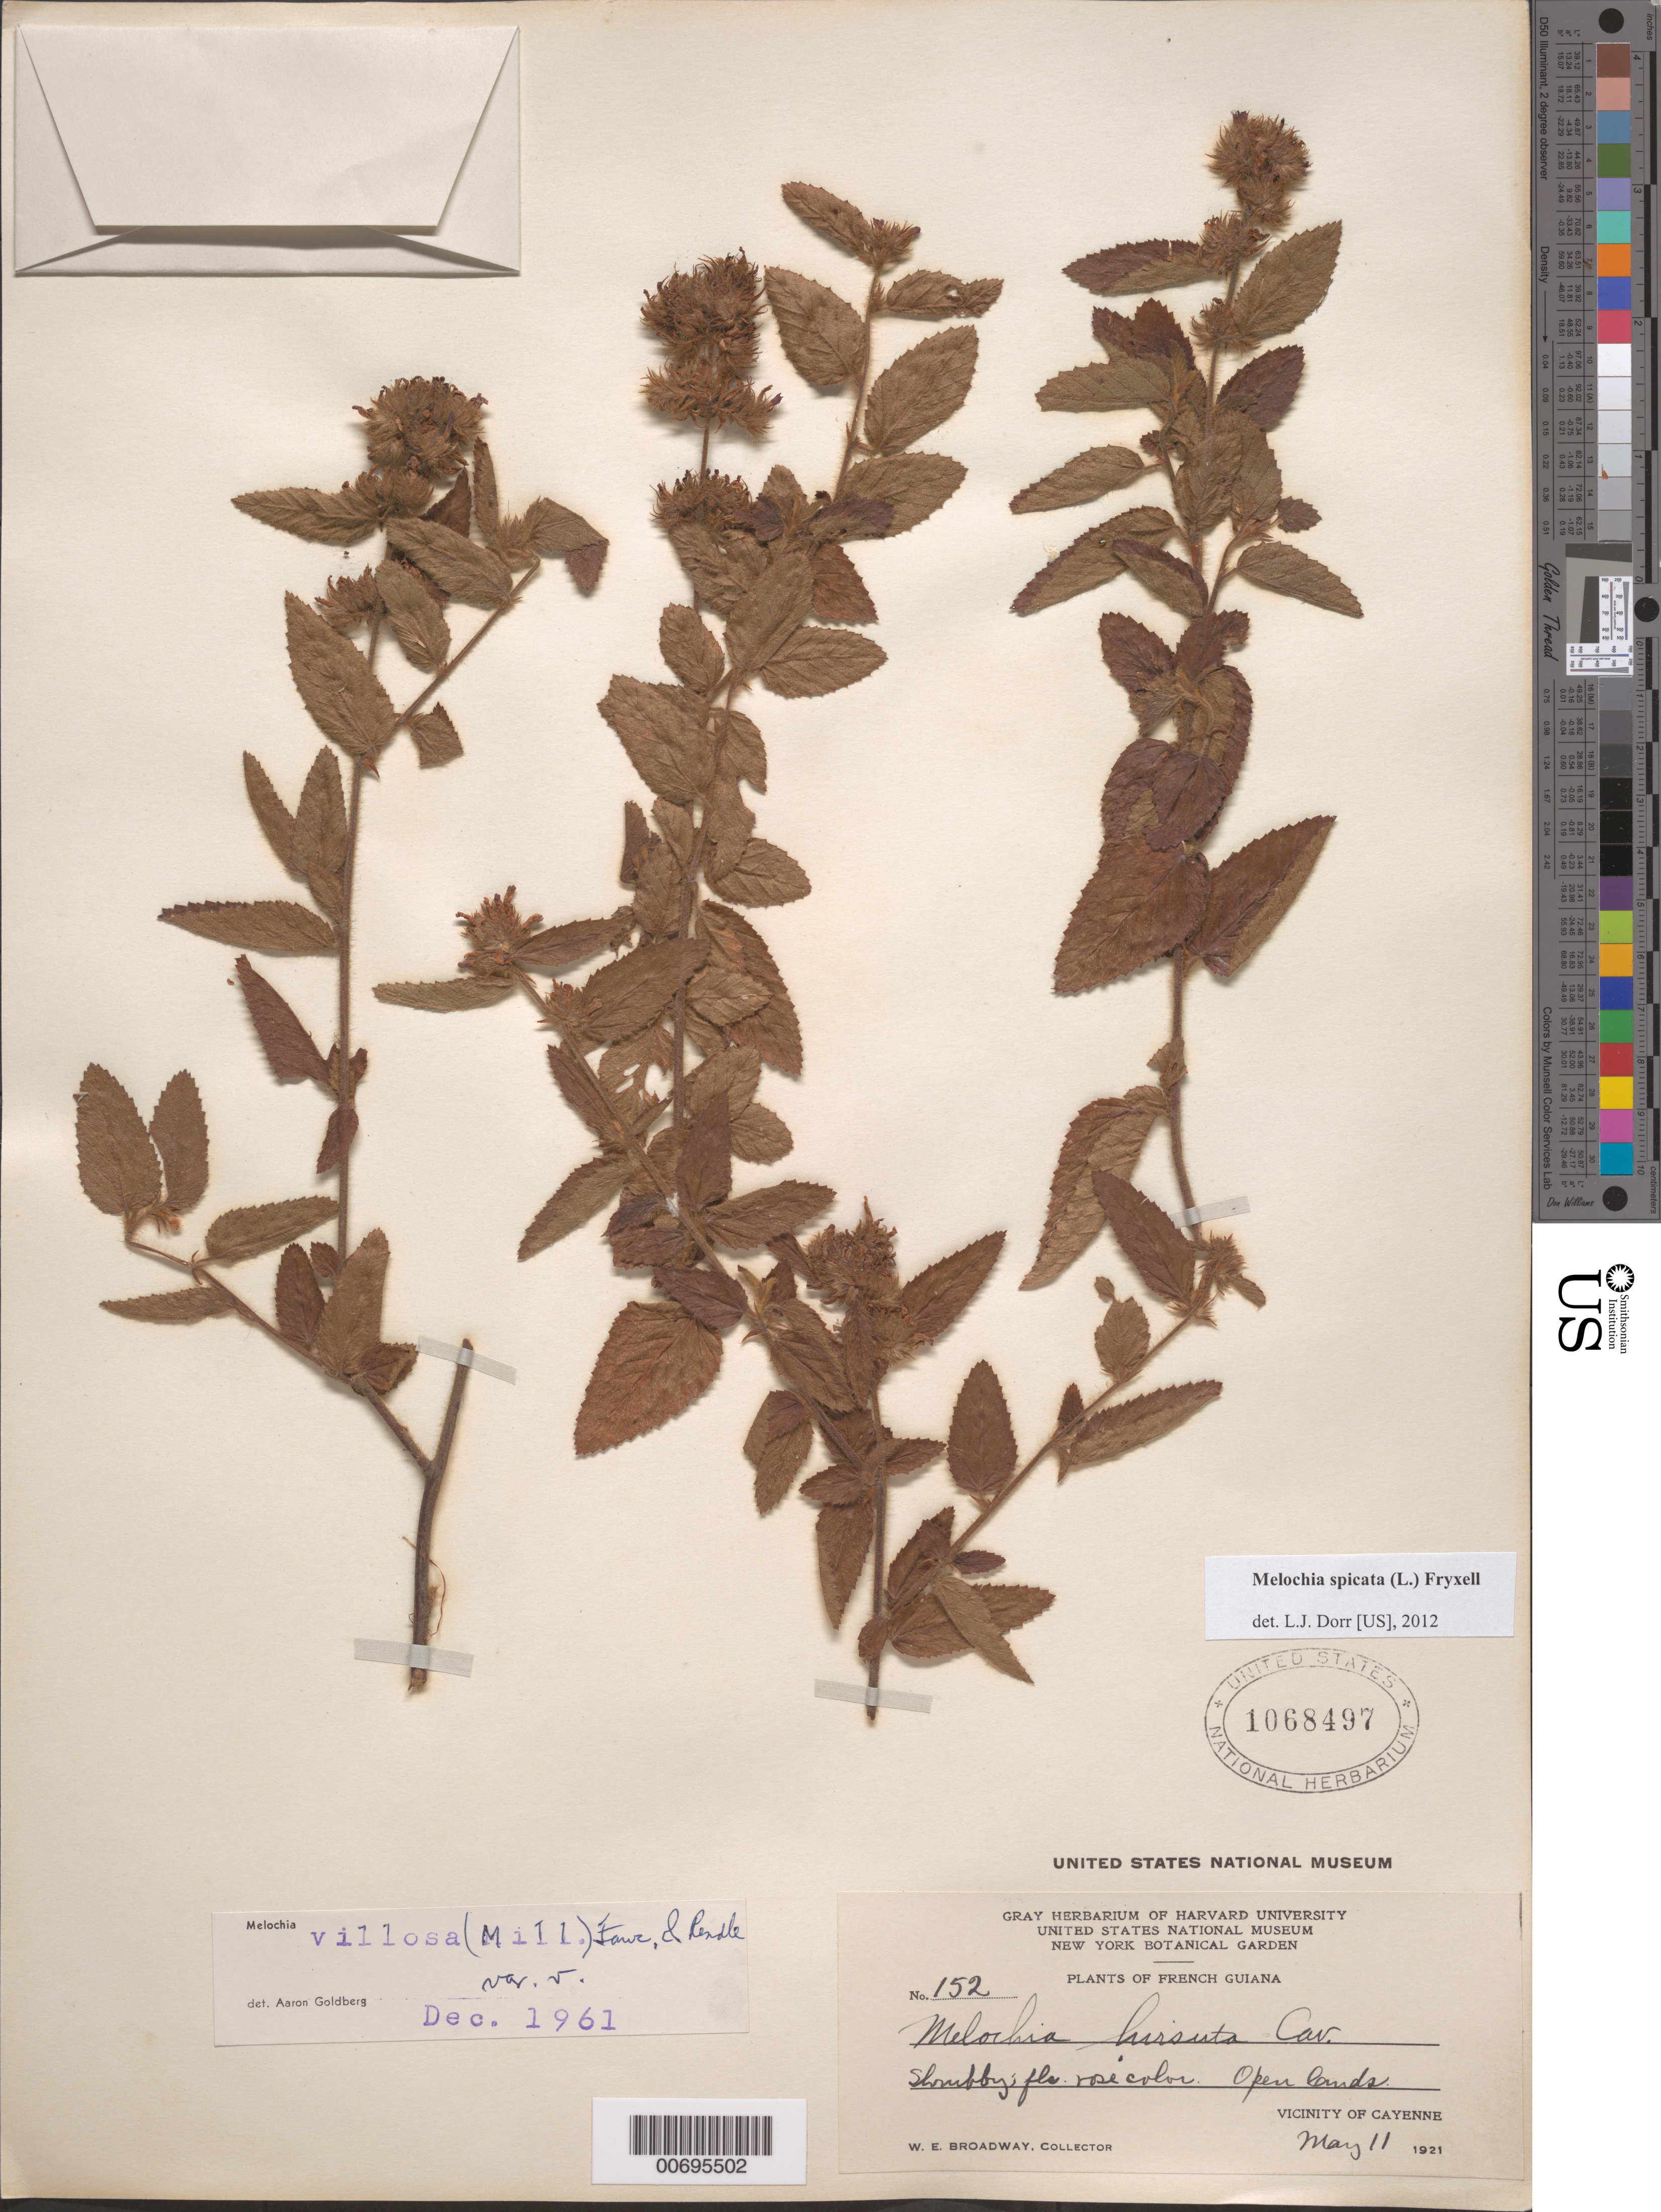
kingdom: Plantae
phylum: Tracheophyta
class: Magnoliopsida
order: Malvales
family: Malvaceae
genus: Melochia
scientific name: Melochia spicata var. spicata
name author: (L.) Fryxell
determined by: Dorr, L. J., (BOT), Smithsonian Institution - National Museum of Natural History (UNITED STATES)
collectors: W. E. Broadway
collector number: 152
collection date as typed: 11-May-21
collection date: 1921-05-11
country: French Guiana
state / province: Cayenne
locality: Cayenne, vic.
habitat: Open lands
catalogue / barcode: US 1068497